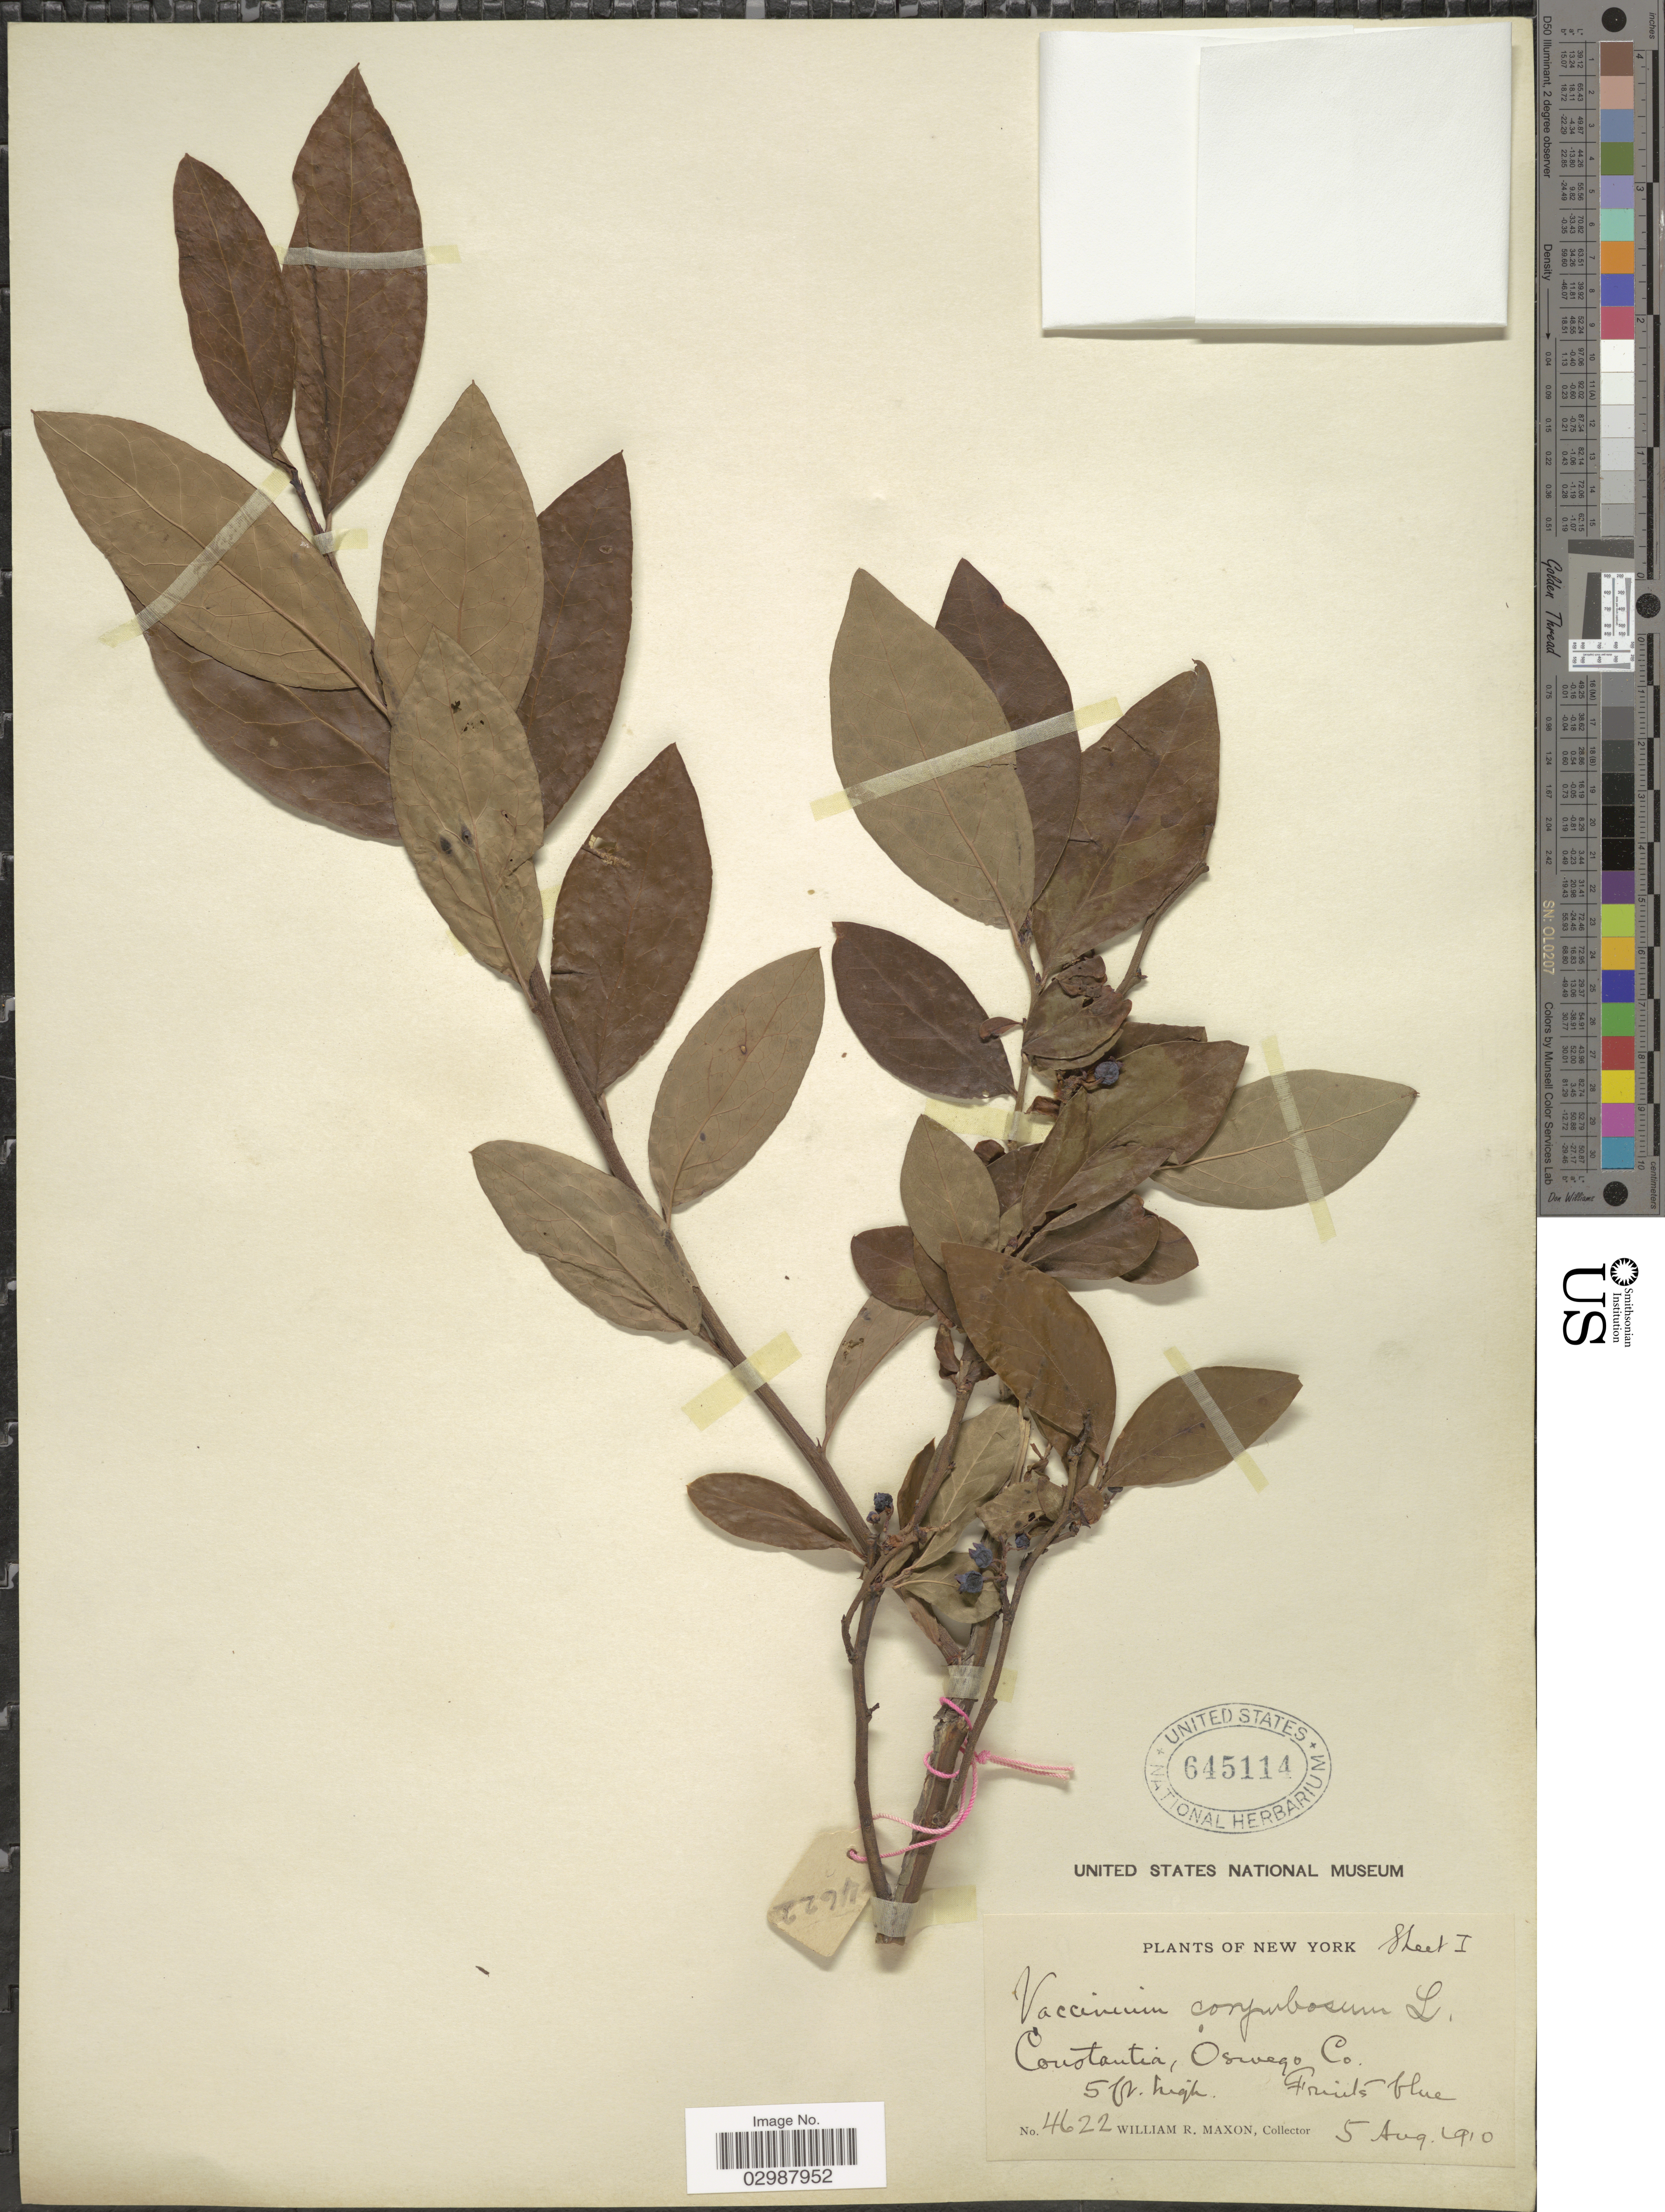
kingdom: Plantae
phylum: Tracheophyta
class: Magnoliopsida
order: Ericales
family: Ericaceae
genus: Vaccinium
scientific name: Vaccinium corymbosum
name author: L.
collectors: W. R. Maxon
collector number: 4622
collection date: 1910-08-05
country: United States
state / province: New York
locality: Constantia, Oswego Co.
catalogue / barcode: US 645114